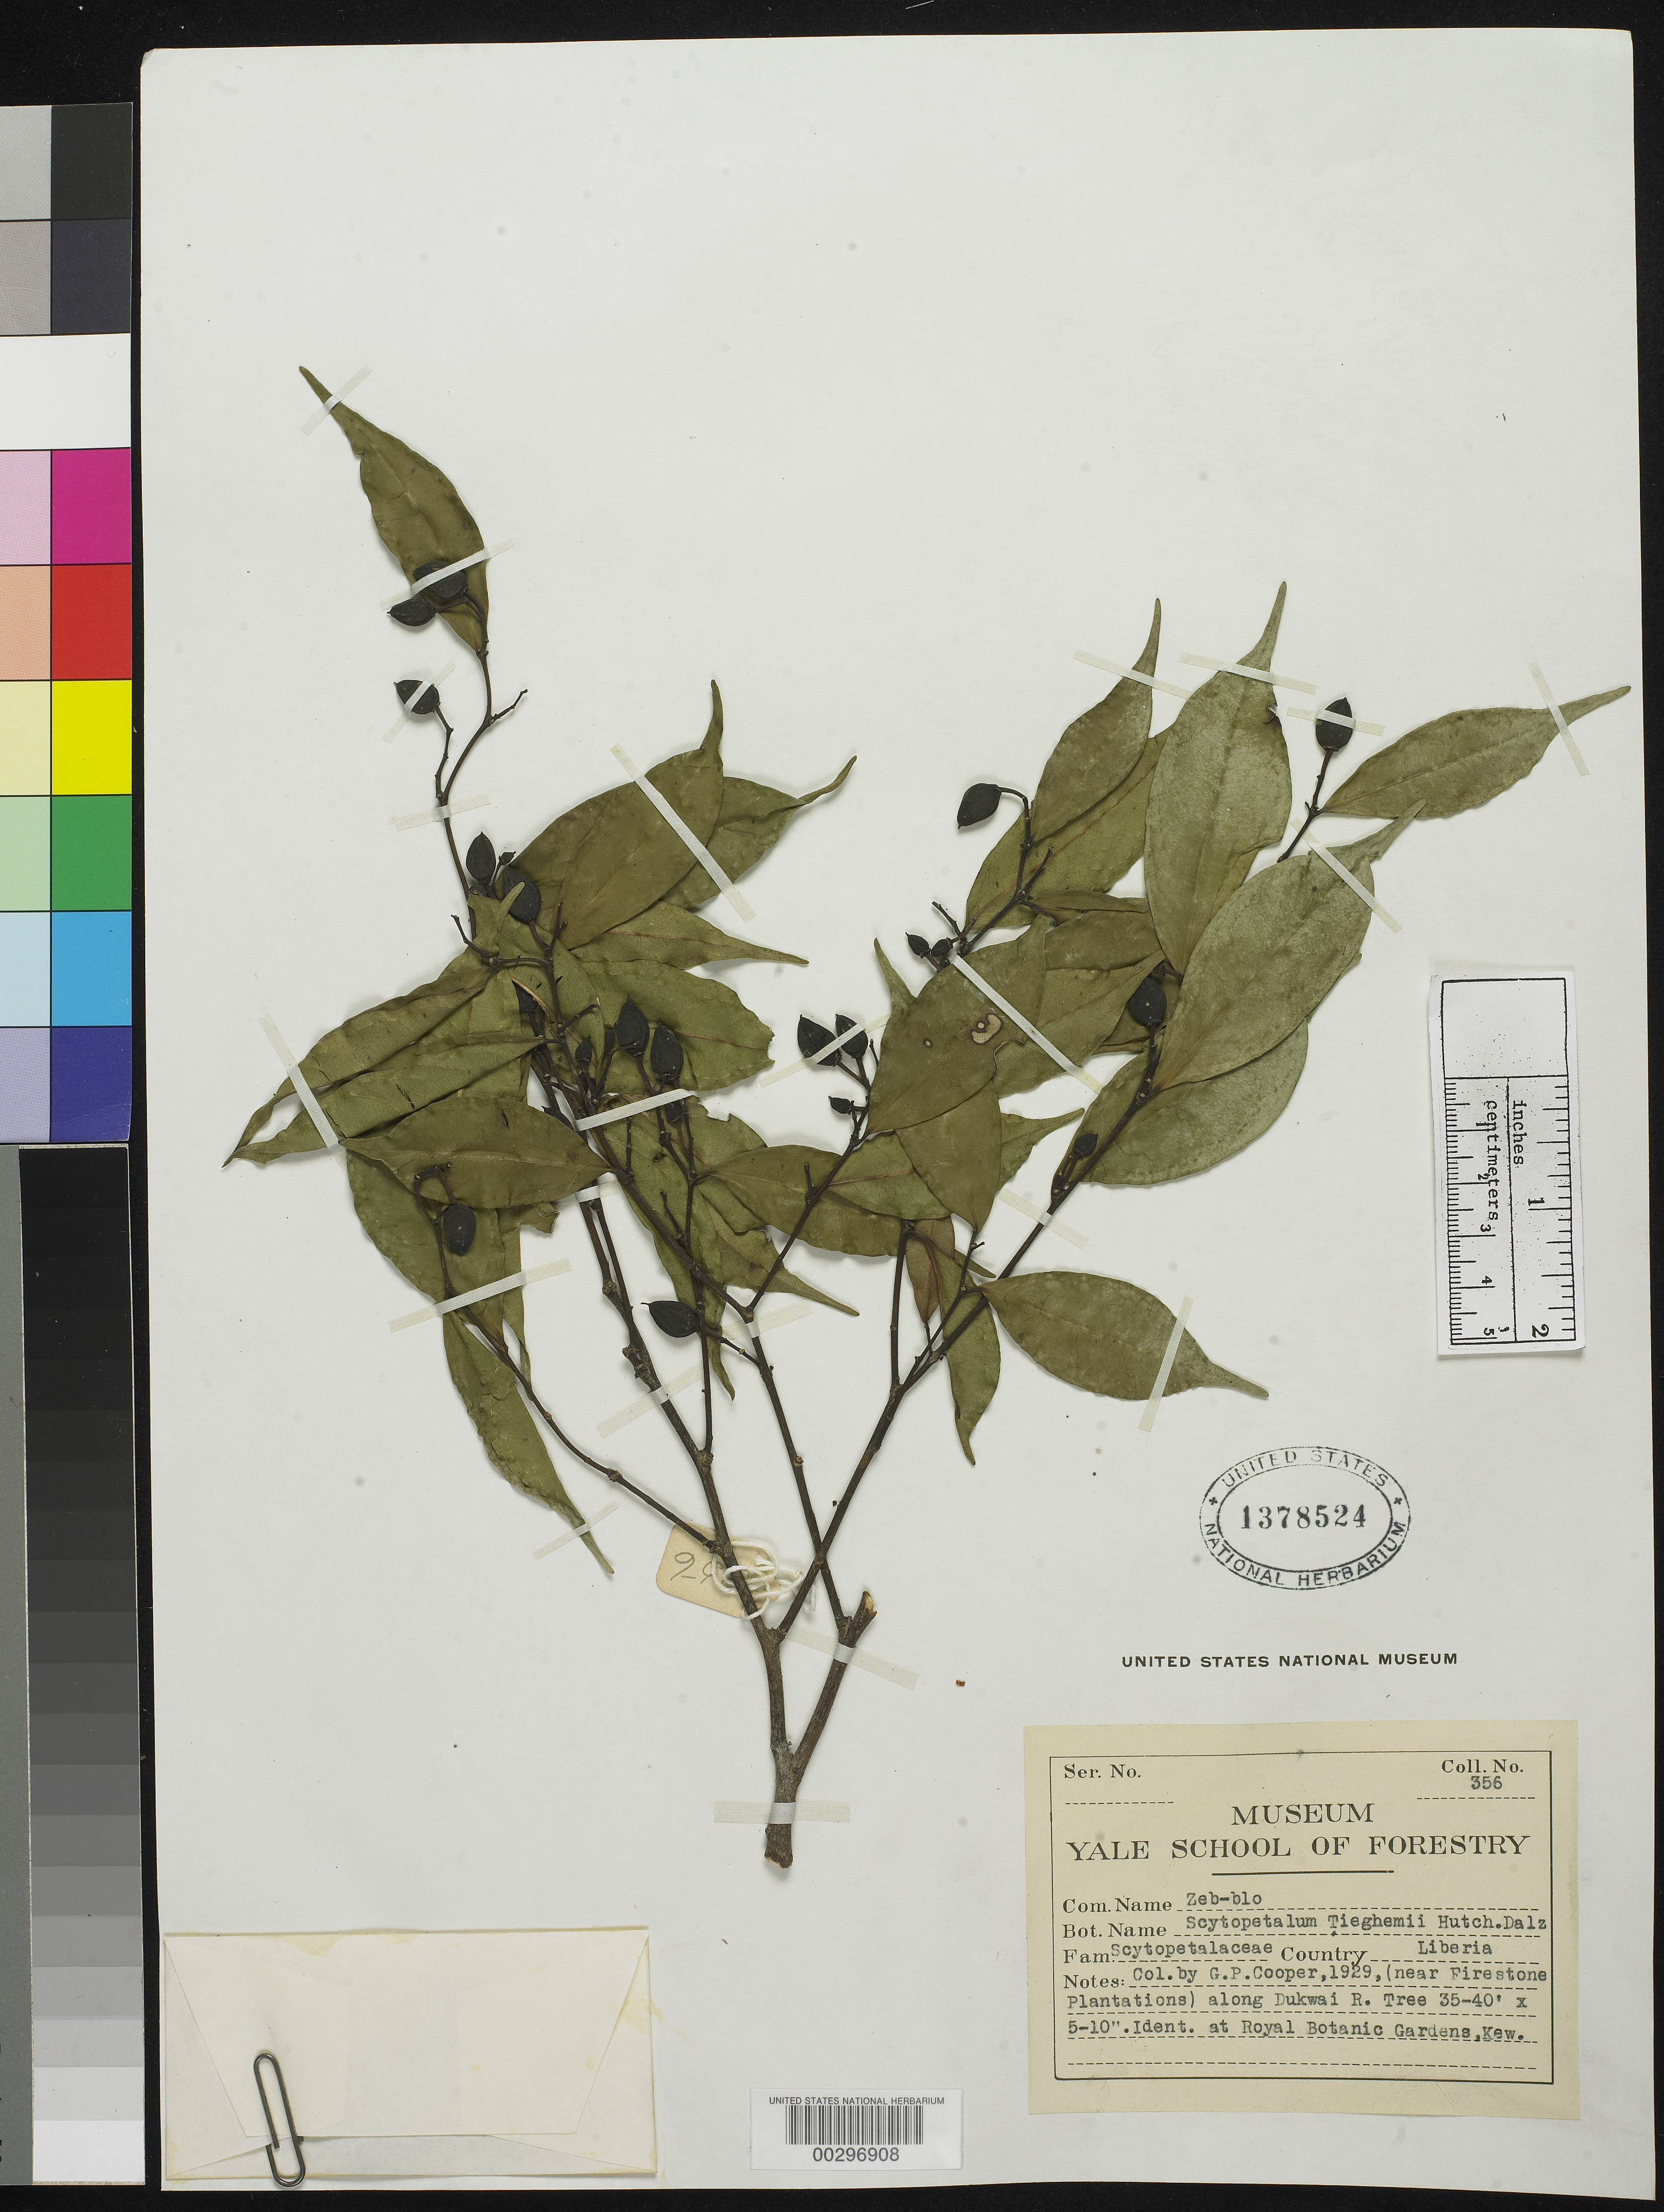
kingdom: Plantae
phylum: Tracheophyta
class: Magnoliopsida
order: Ericales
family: Lecythidaceae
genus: Scytopetalum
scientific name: Scytopetalum tieghemii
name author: (A. Chev.) Hutch. & Dalzell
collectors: G. Cooper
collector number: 356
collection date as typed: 1929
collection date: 1929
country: Liberia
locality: Along dukwai r.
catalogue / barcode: US 1378524